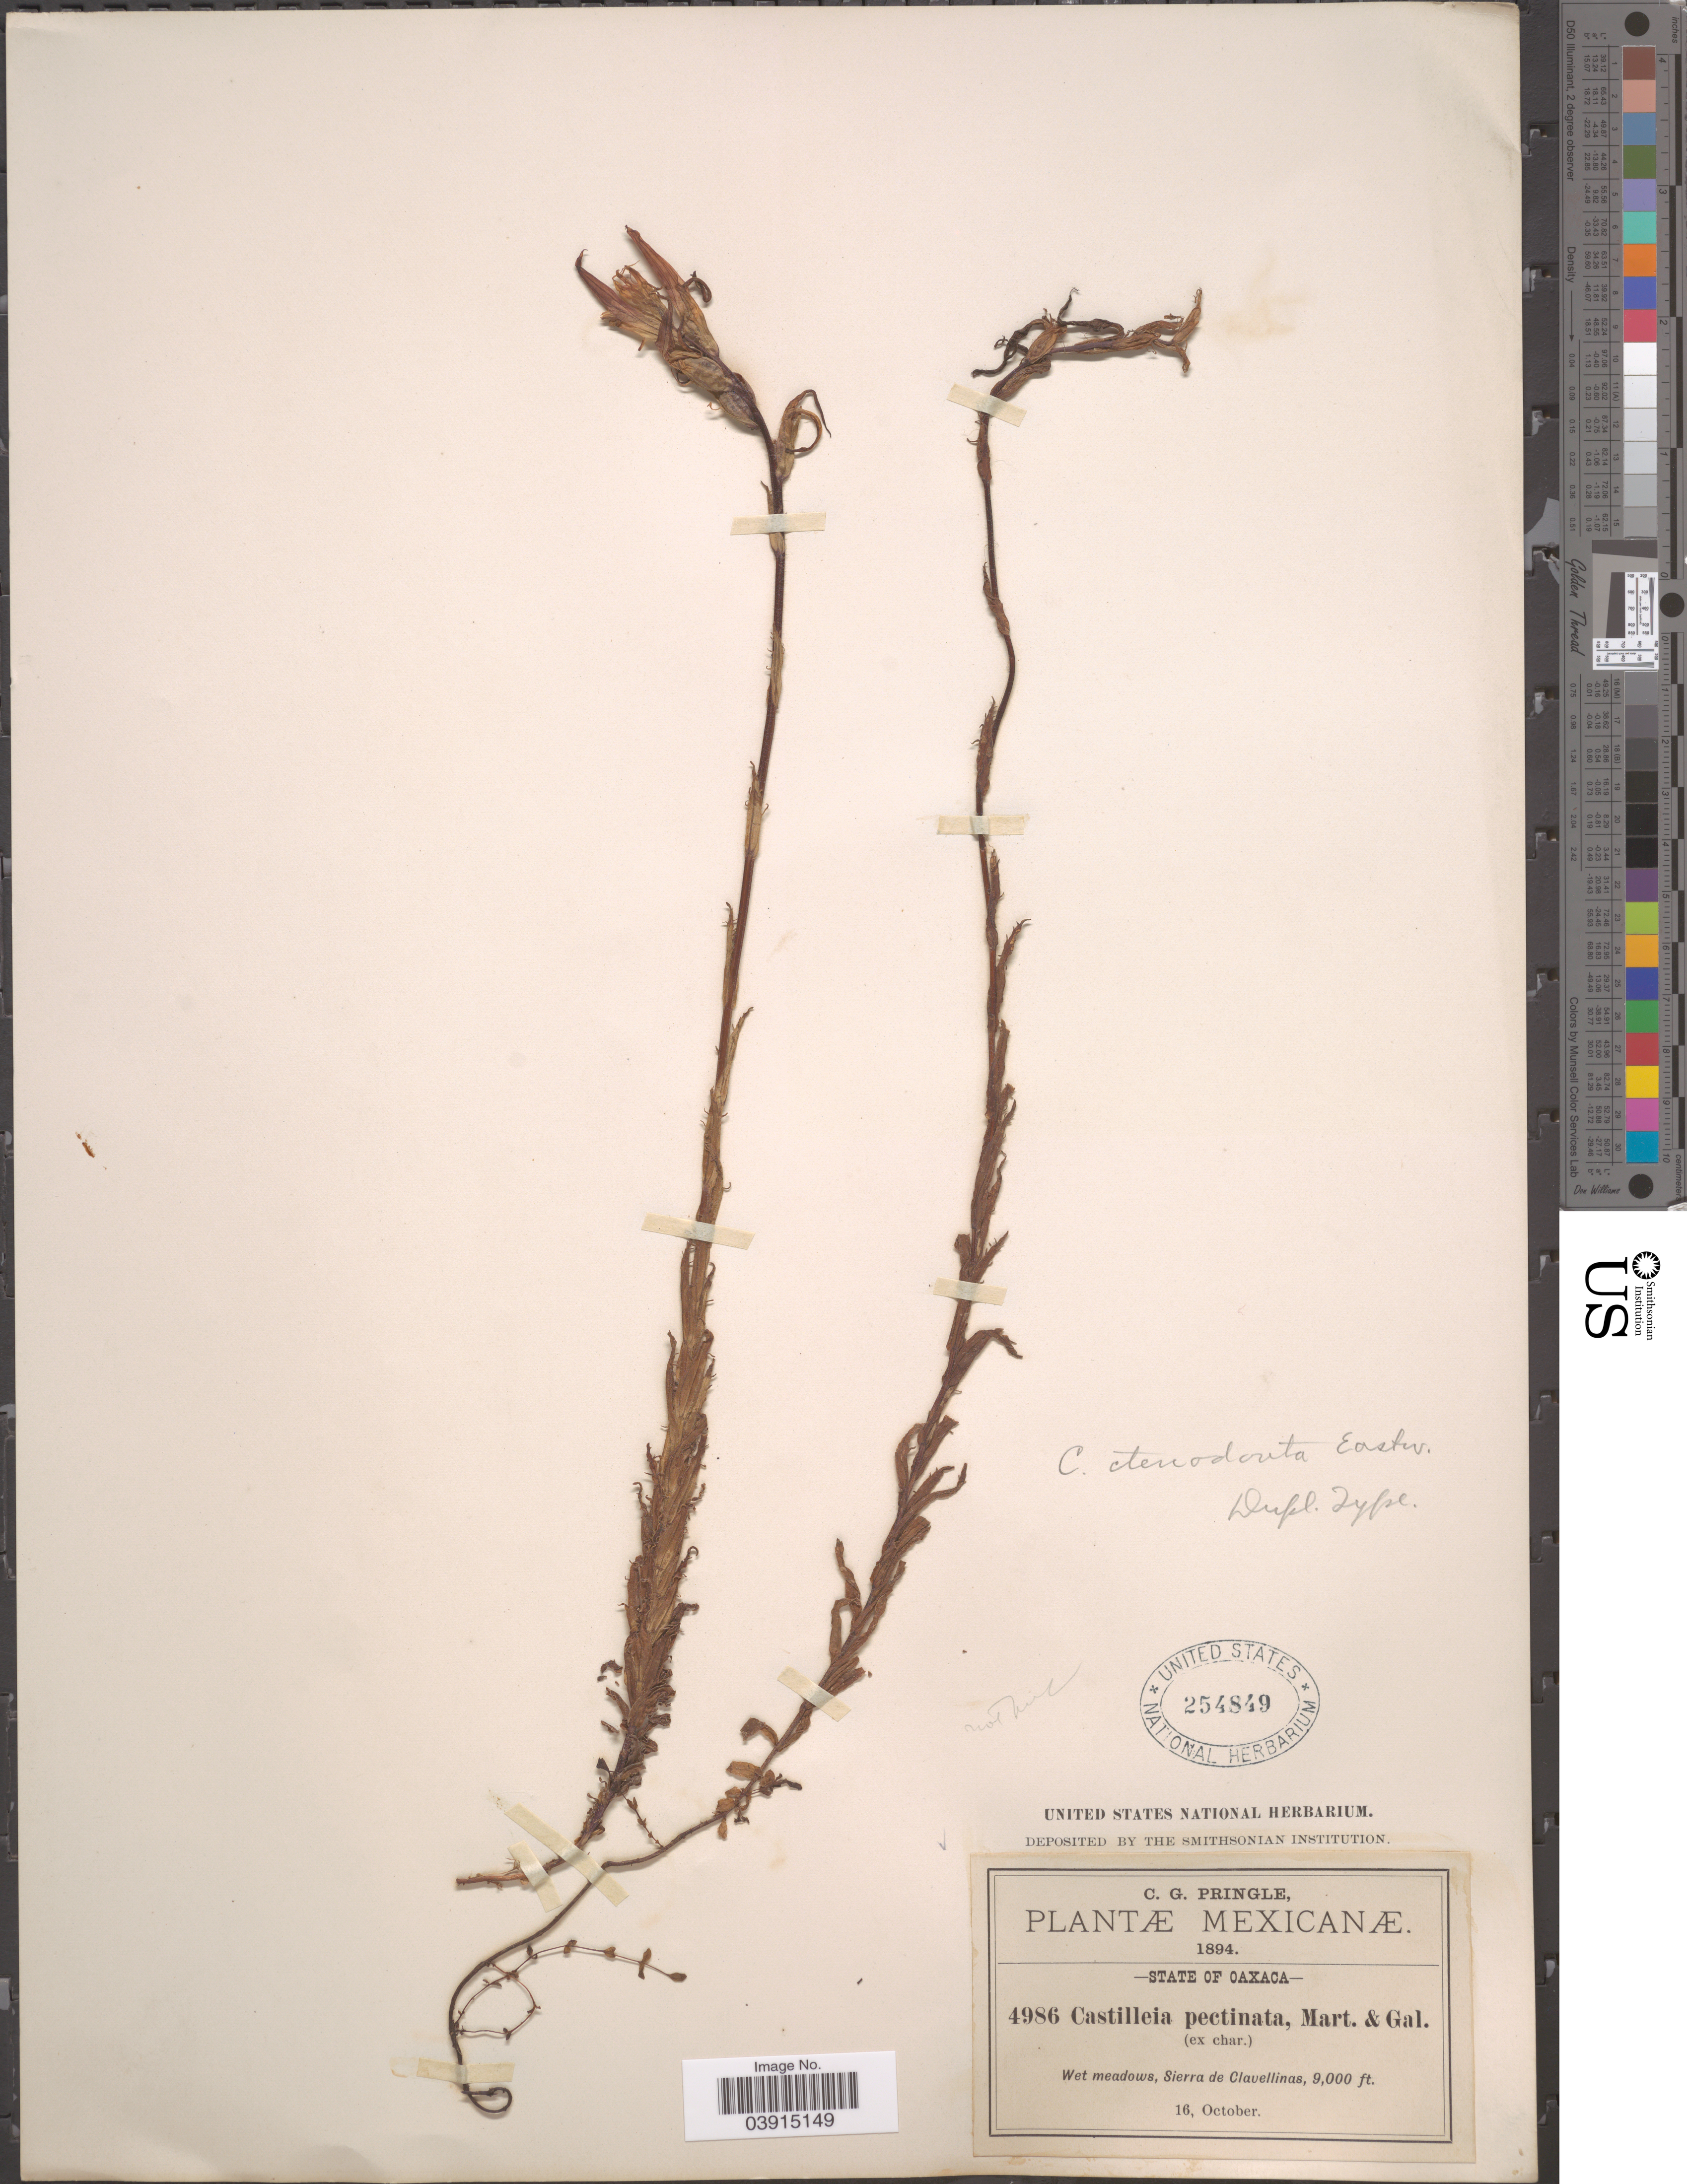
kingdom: Plantae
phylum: Tracheophyta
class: Magnoliopsida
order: Lamiales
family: Orobanchaceae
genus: Castilleja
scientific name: Castilleja ctenodonta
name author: Eastw.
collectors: C. G. Pringle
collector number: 4986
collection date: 1894-10-16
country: Mexico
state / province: Oaxaca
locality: Wet meadows, Sierra de Clavellinas.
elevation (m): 2743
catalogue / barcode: US 254849